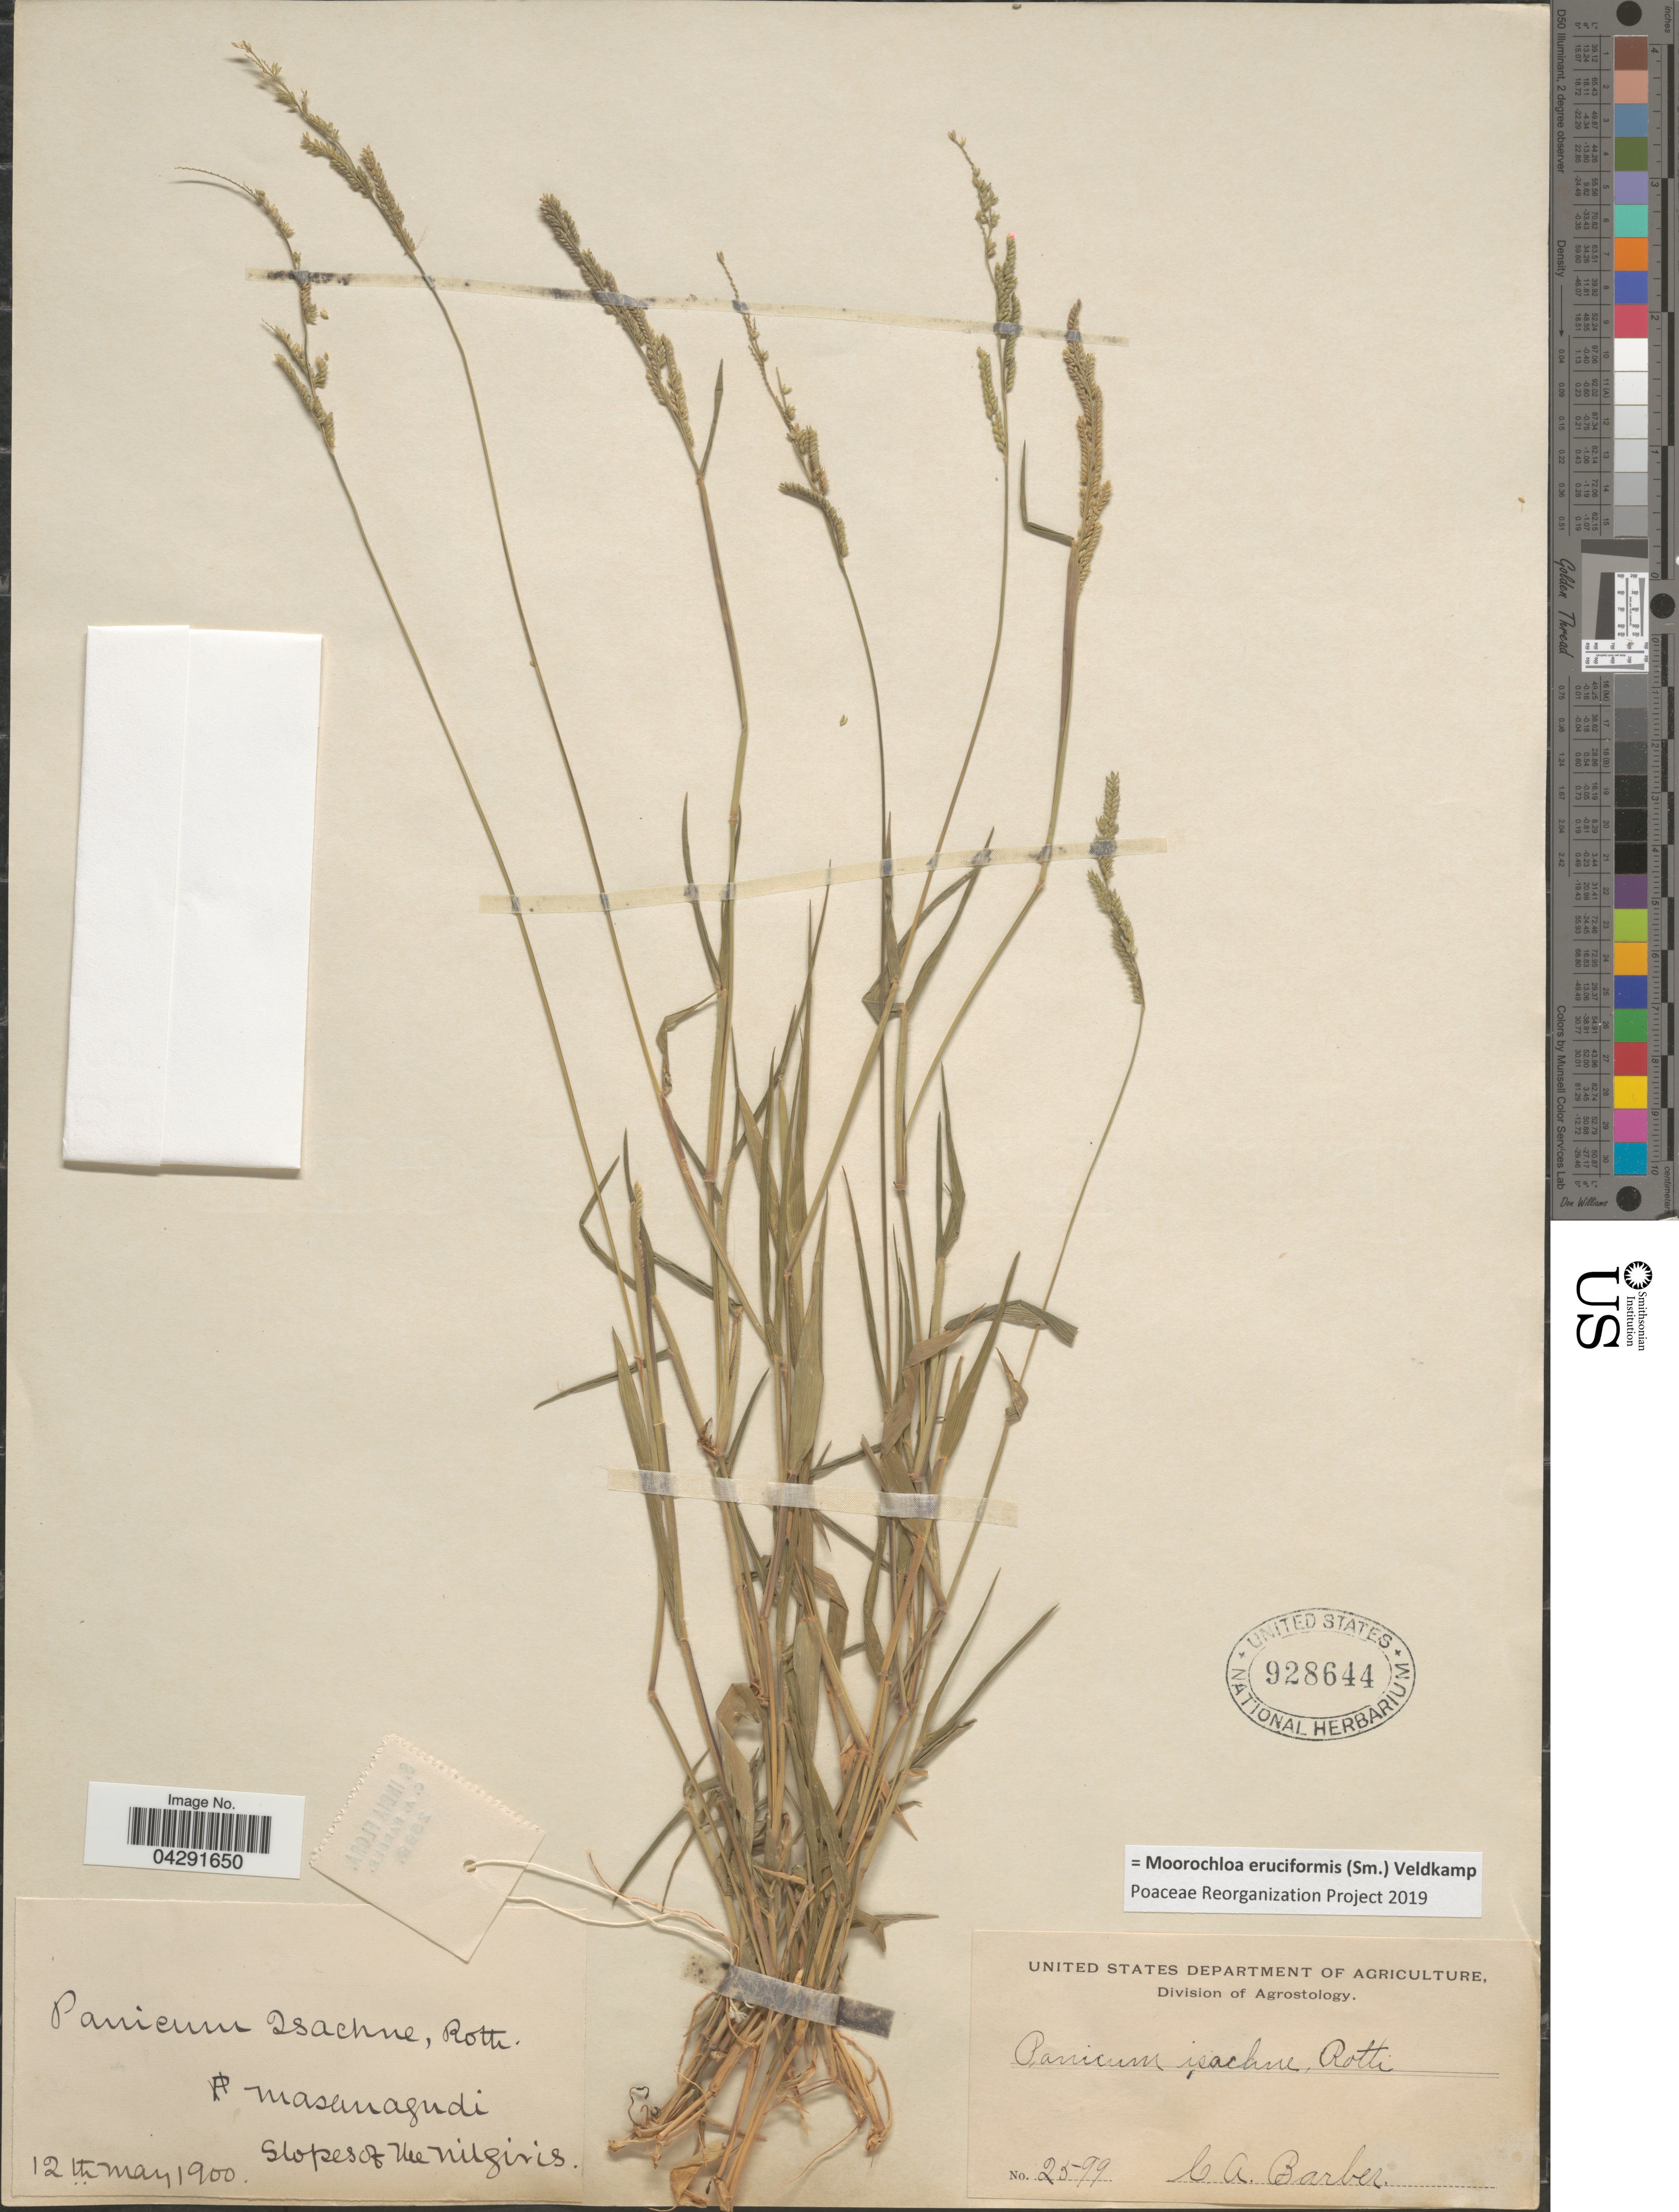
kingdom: Plantae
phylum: Tracheophyta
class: Liliopsida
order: Poales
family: Poaceae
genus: Moorochloa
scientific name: Moorochloa eruciformis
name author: (Sm.) Veldkamp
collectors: C. Barber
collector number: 2599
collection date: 1900-05-12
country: India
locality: Masanagudi, Slopes of the Nilgiris.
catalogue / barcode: US 928644